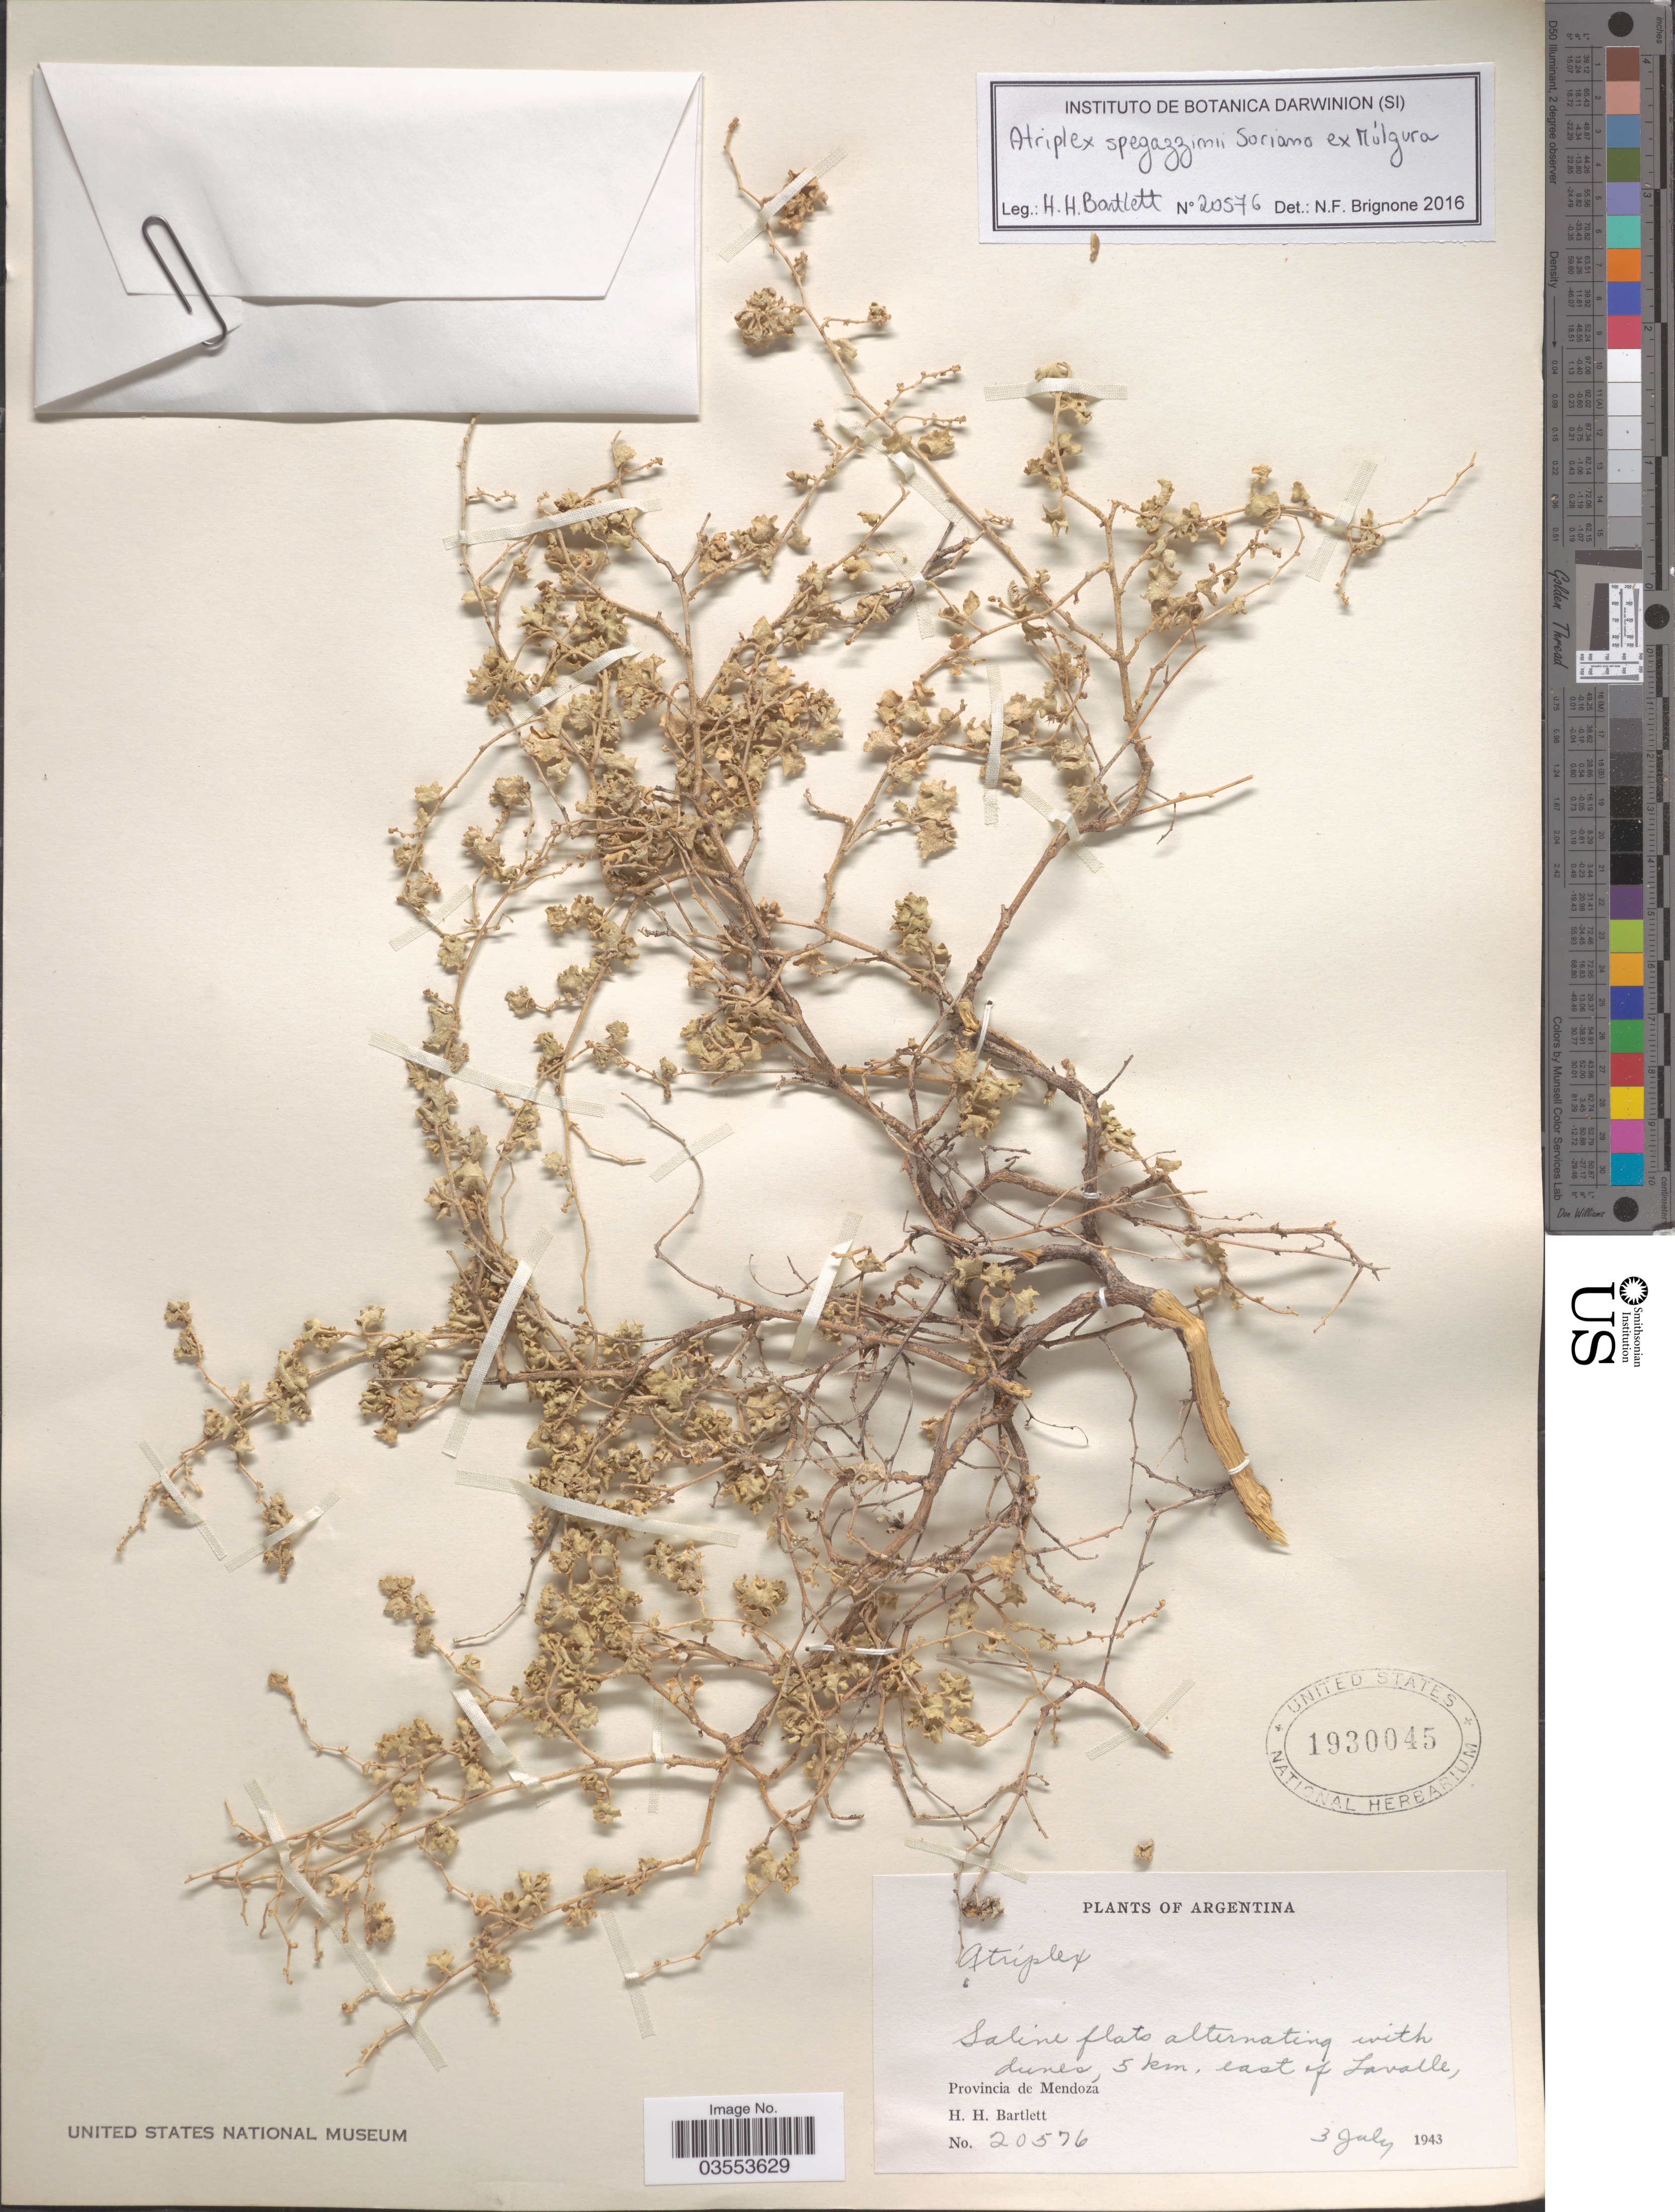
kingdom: Plantae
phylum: Tracheophyta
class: Magnoliopsida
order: Caryophyllales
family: Amaranthaceae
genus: Atriplex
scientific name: Atriplex sp.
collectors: H. H. Bartlett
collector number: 20576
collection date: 1943-07-03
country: Argentina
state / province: Mendoza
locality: Saline flats alternating with dunes, 5 km. east of Lavalle.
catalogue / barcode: US 1930045